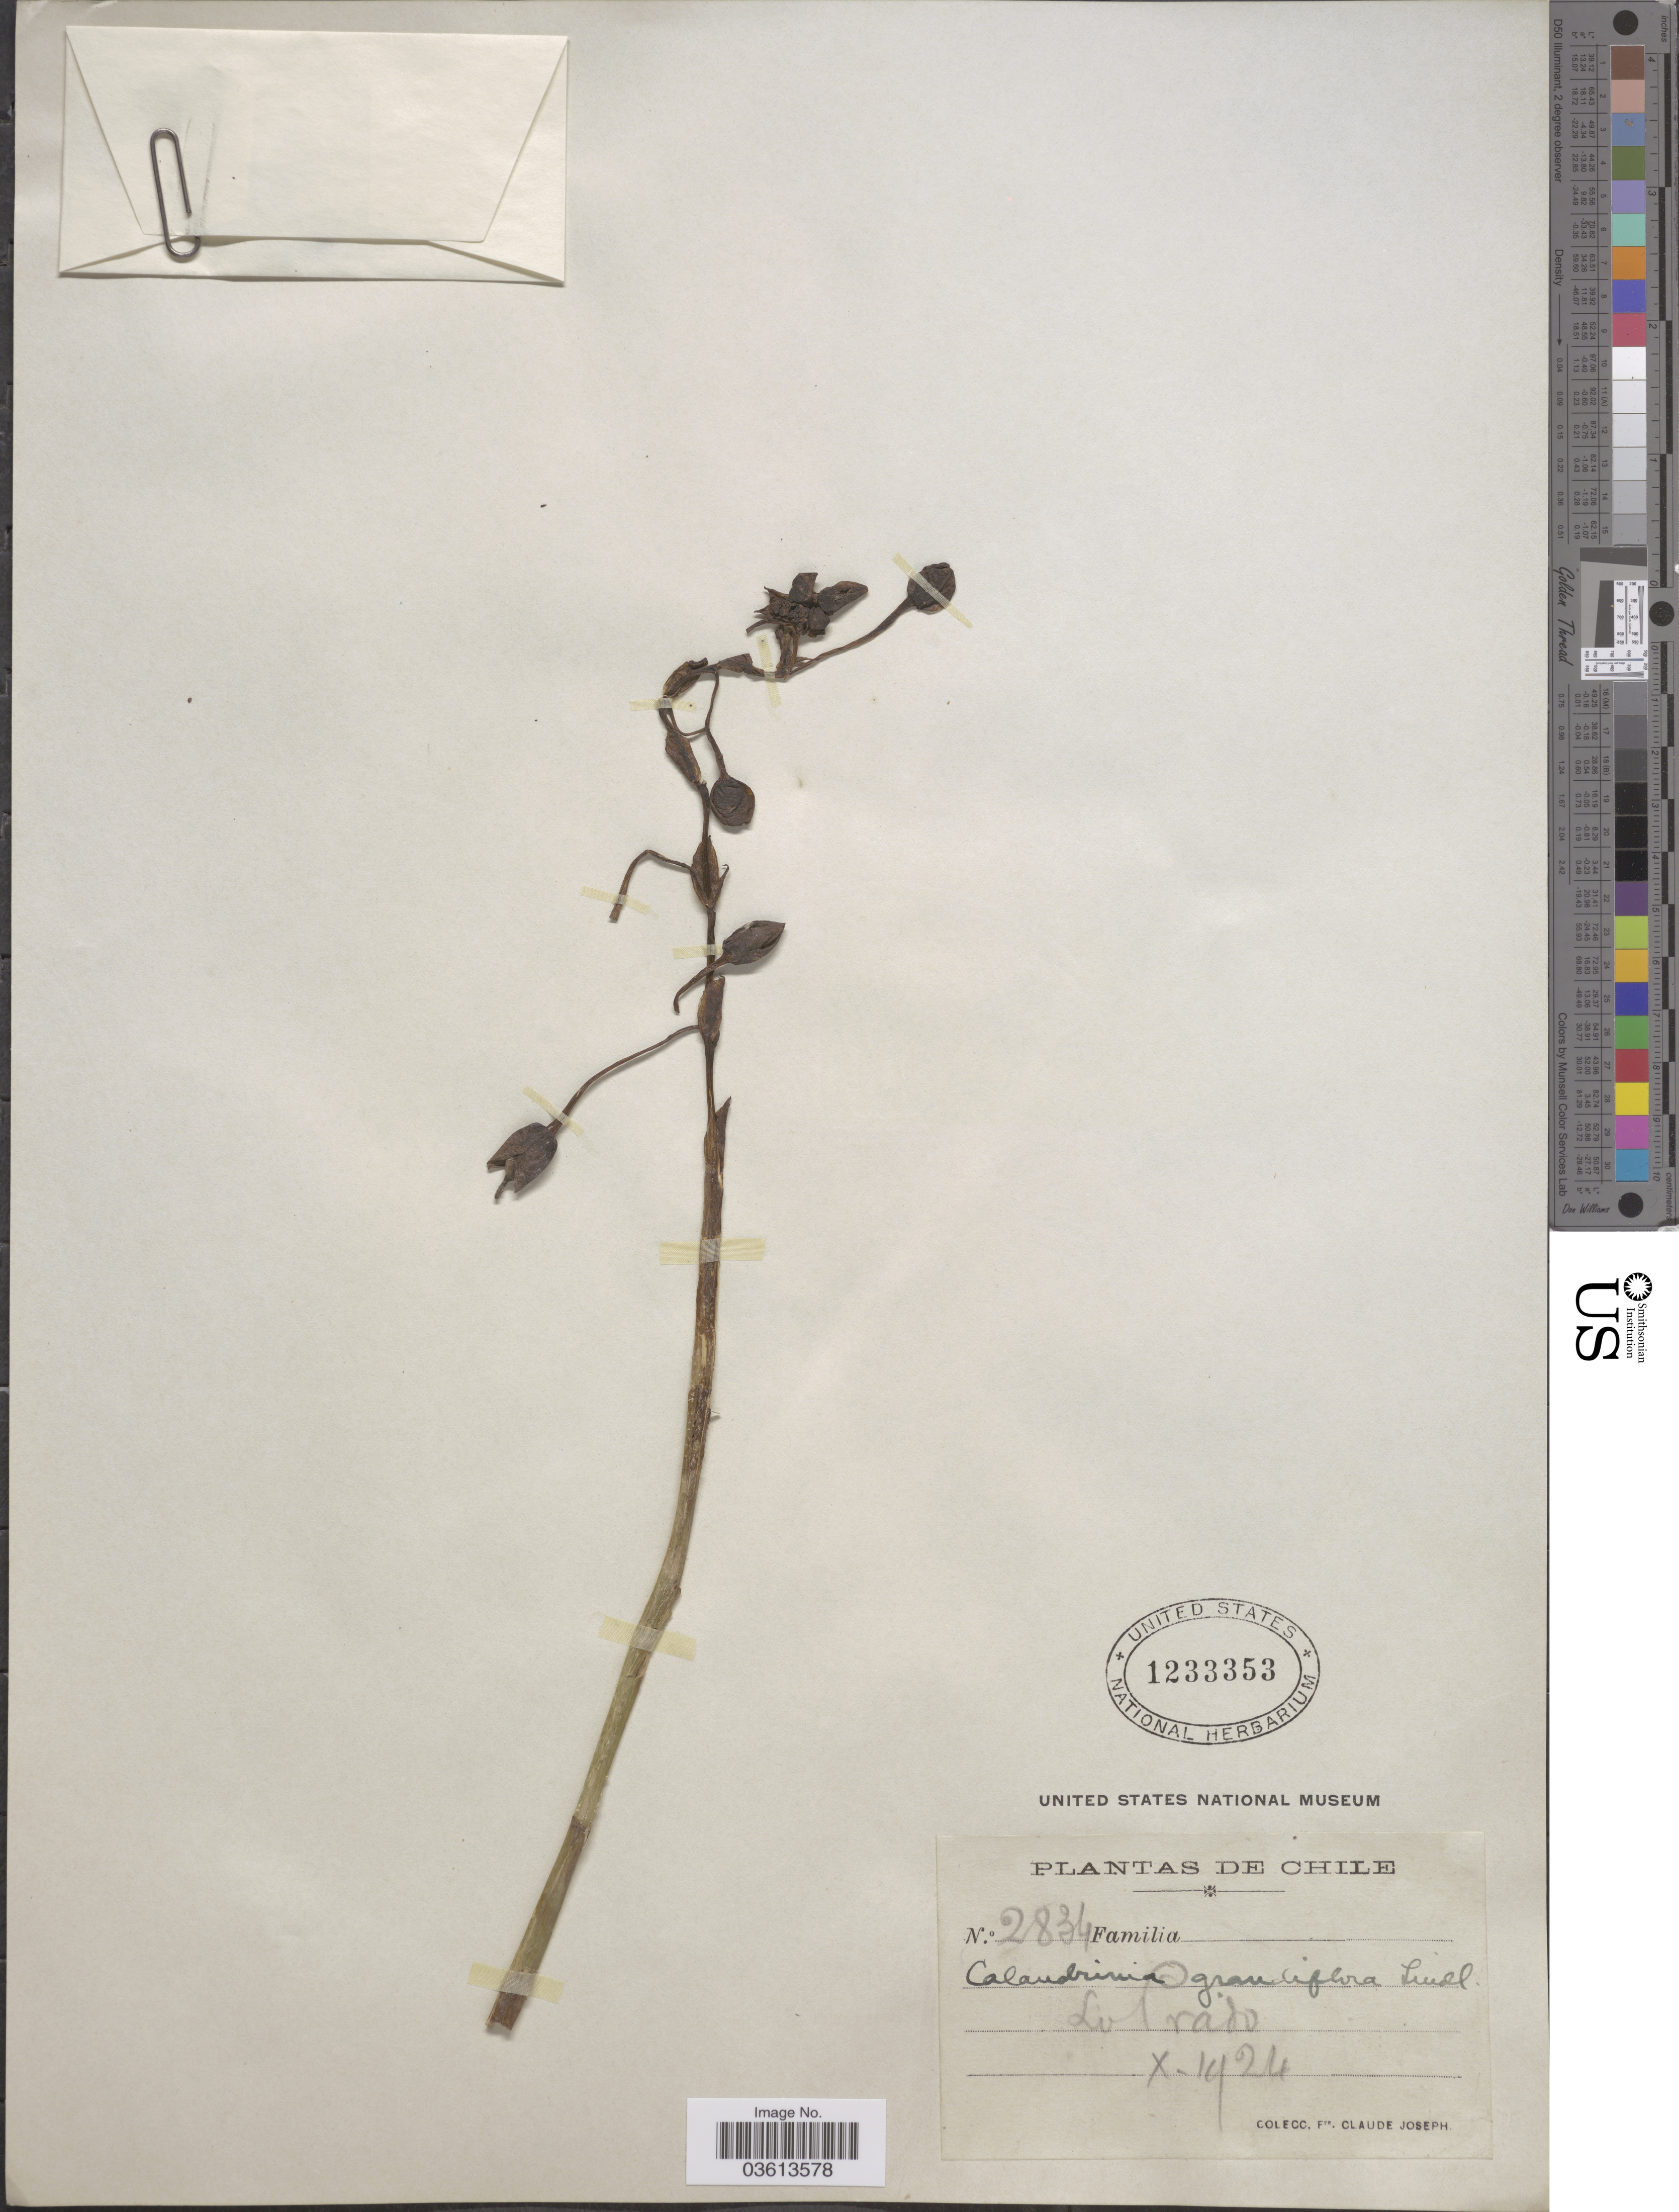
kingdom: Plantae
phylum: Tracheophyta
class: Magnoliopsida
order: Caryophyllales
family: Montiaceae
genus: Cistanthe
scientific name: Cistanthe grandiflora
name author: (Lindl.) Schltdl.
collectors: Bro. Claude-Joseph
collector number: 2834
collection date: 1924-10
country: Chile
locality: Lo Prado.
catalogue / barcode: US 1233353